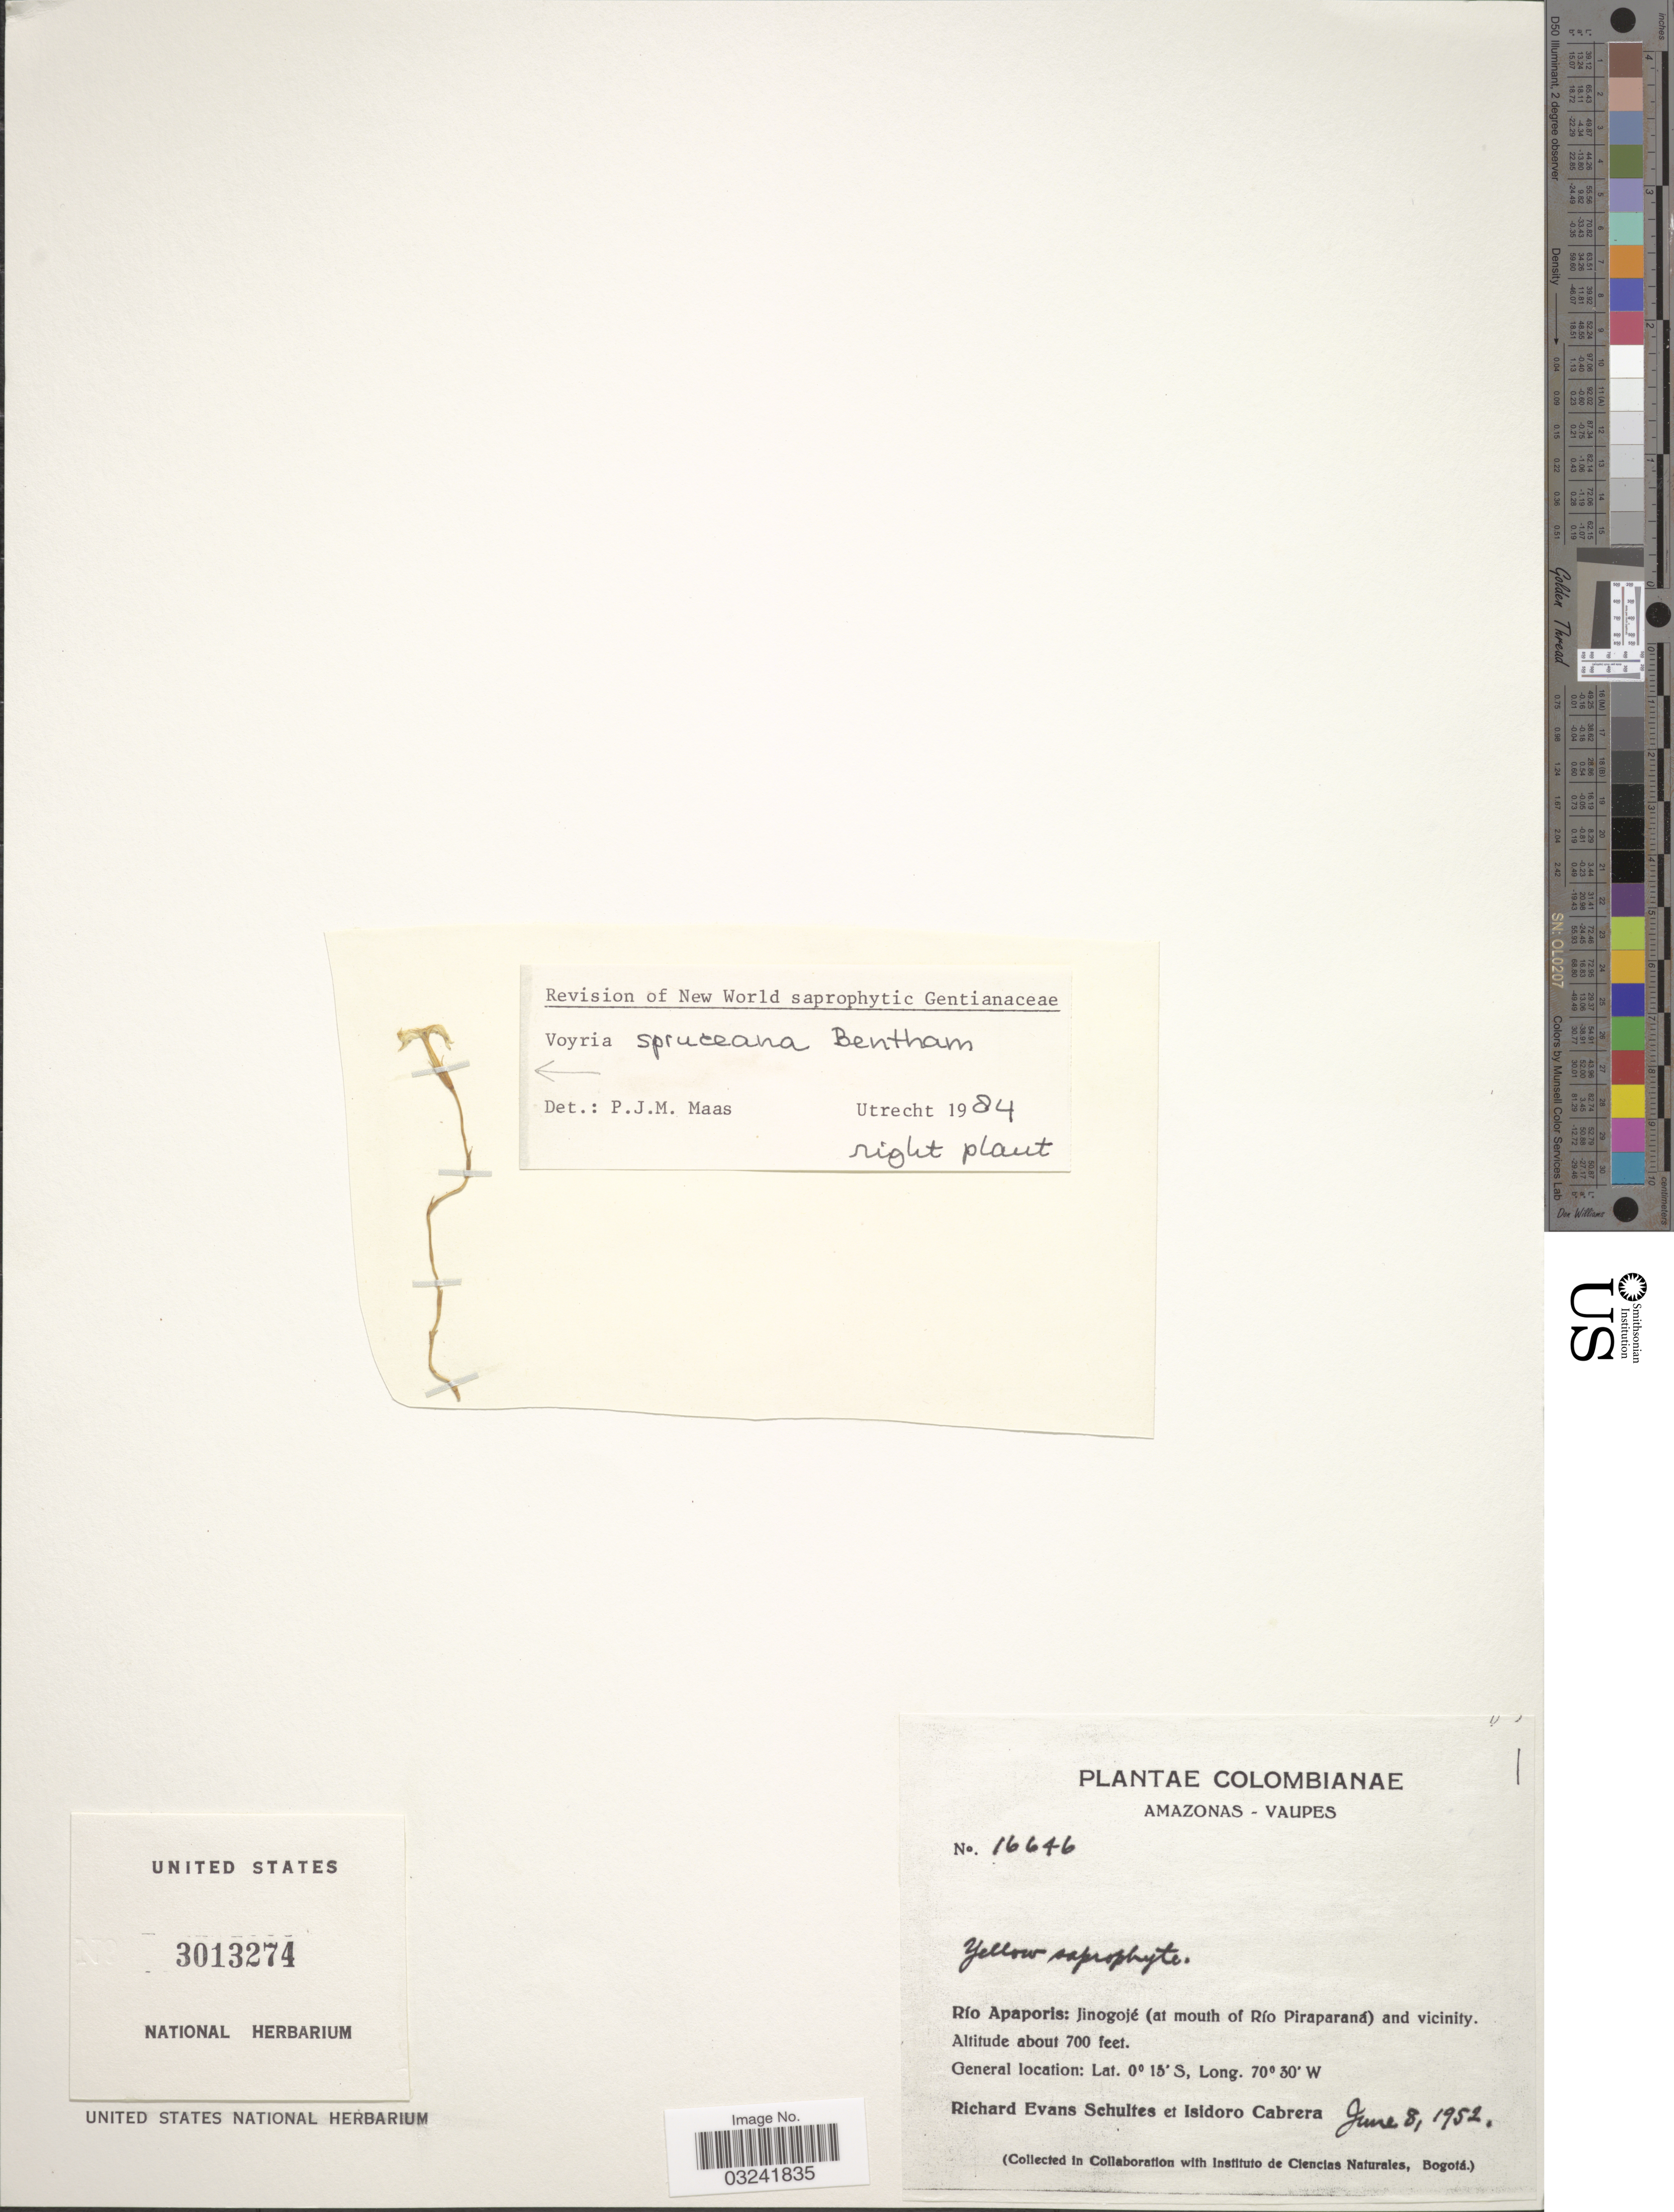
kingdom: Plantae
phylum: Tracheophyta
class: Magnoliopsida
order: Gentianales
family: Gentianaceae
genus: Voyria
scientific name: Voyria spruceana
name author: Benth.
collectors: R. E. Schultes & I. Cabrera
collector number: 16646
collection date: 1952-06-08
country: Colombia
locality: Amazonas-Vaupes, Río Apaporis: Jinogojé (at mouth of Río Piraparaná) and vicinity.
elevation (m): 213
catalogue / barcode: US 3013274